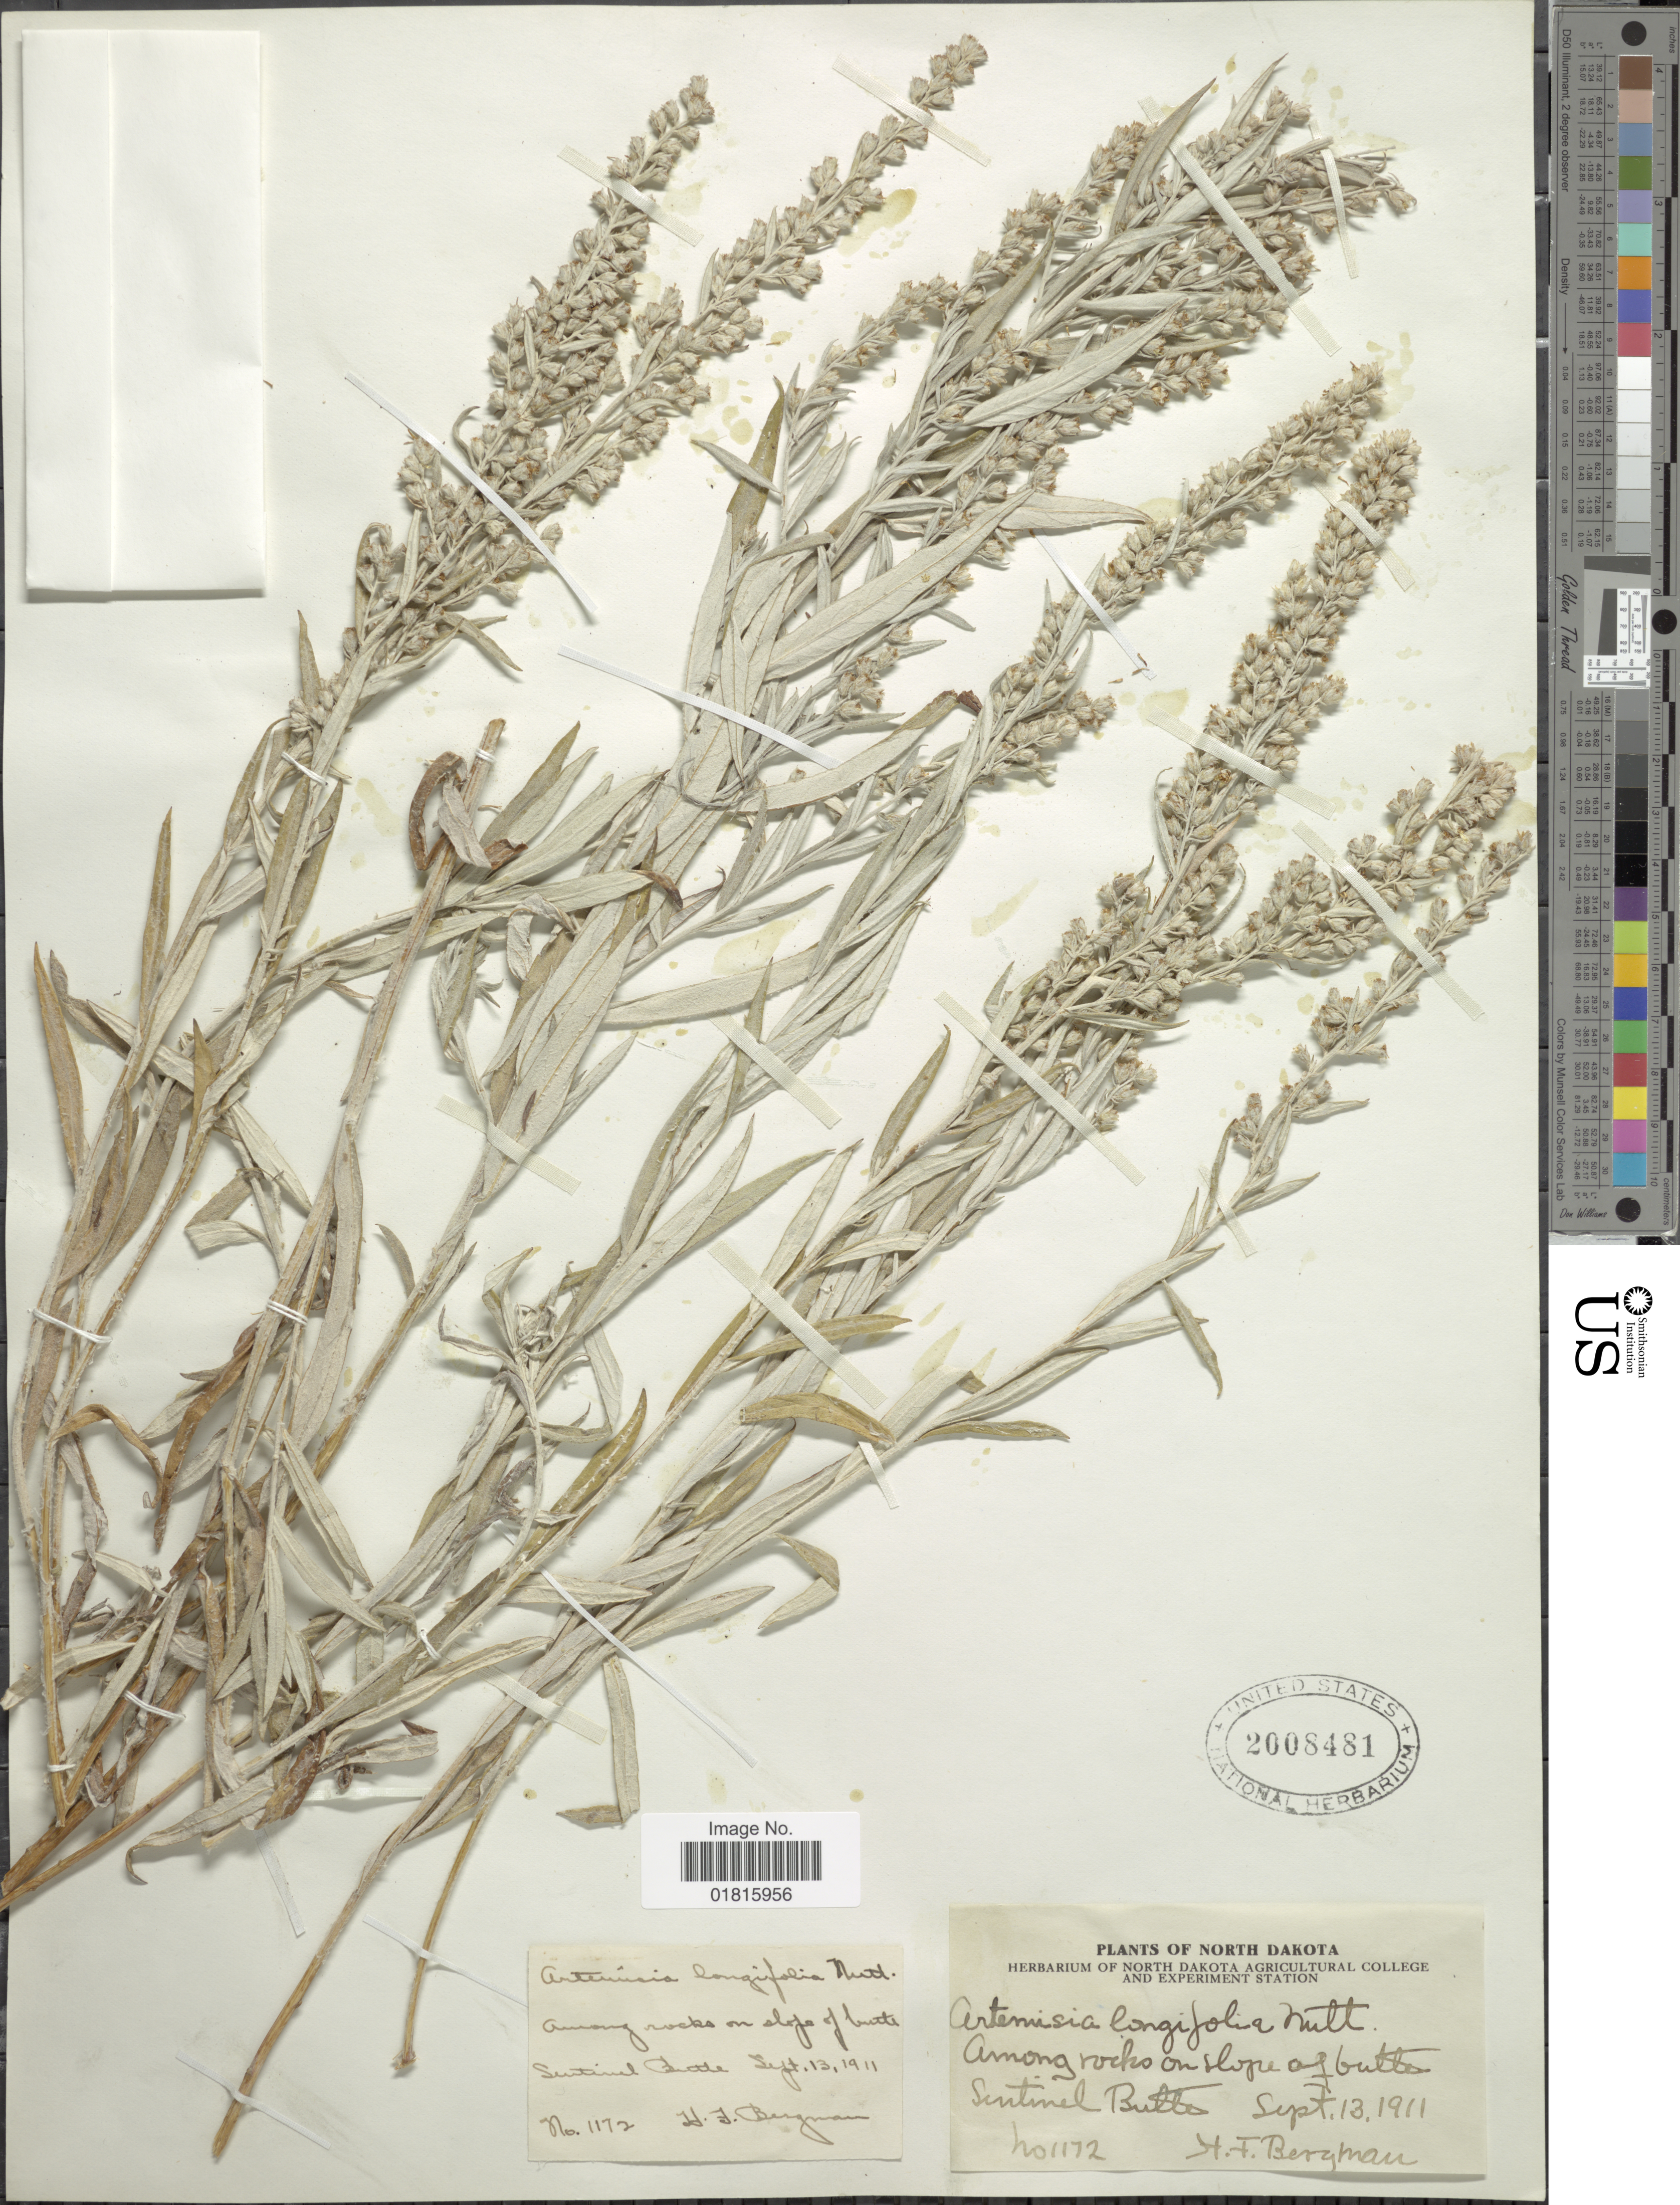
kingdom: Plantae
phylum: Tracheophyta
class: Magnoliopsida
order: Asterales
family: Asteraceae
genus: Artemisia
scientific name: Artemisia longifolia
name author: Nutt.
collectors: H. Bergman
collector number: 1172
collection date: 1911-09-13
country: United States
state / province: North Dakota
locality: Among rocks on slope of butte Sentinel Butte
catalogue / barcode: US 2008481